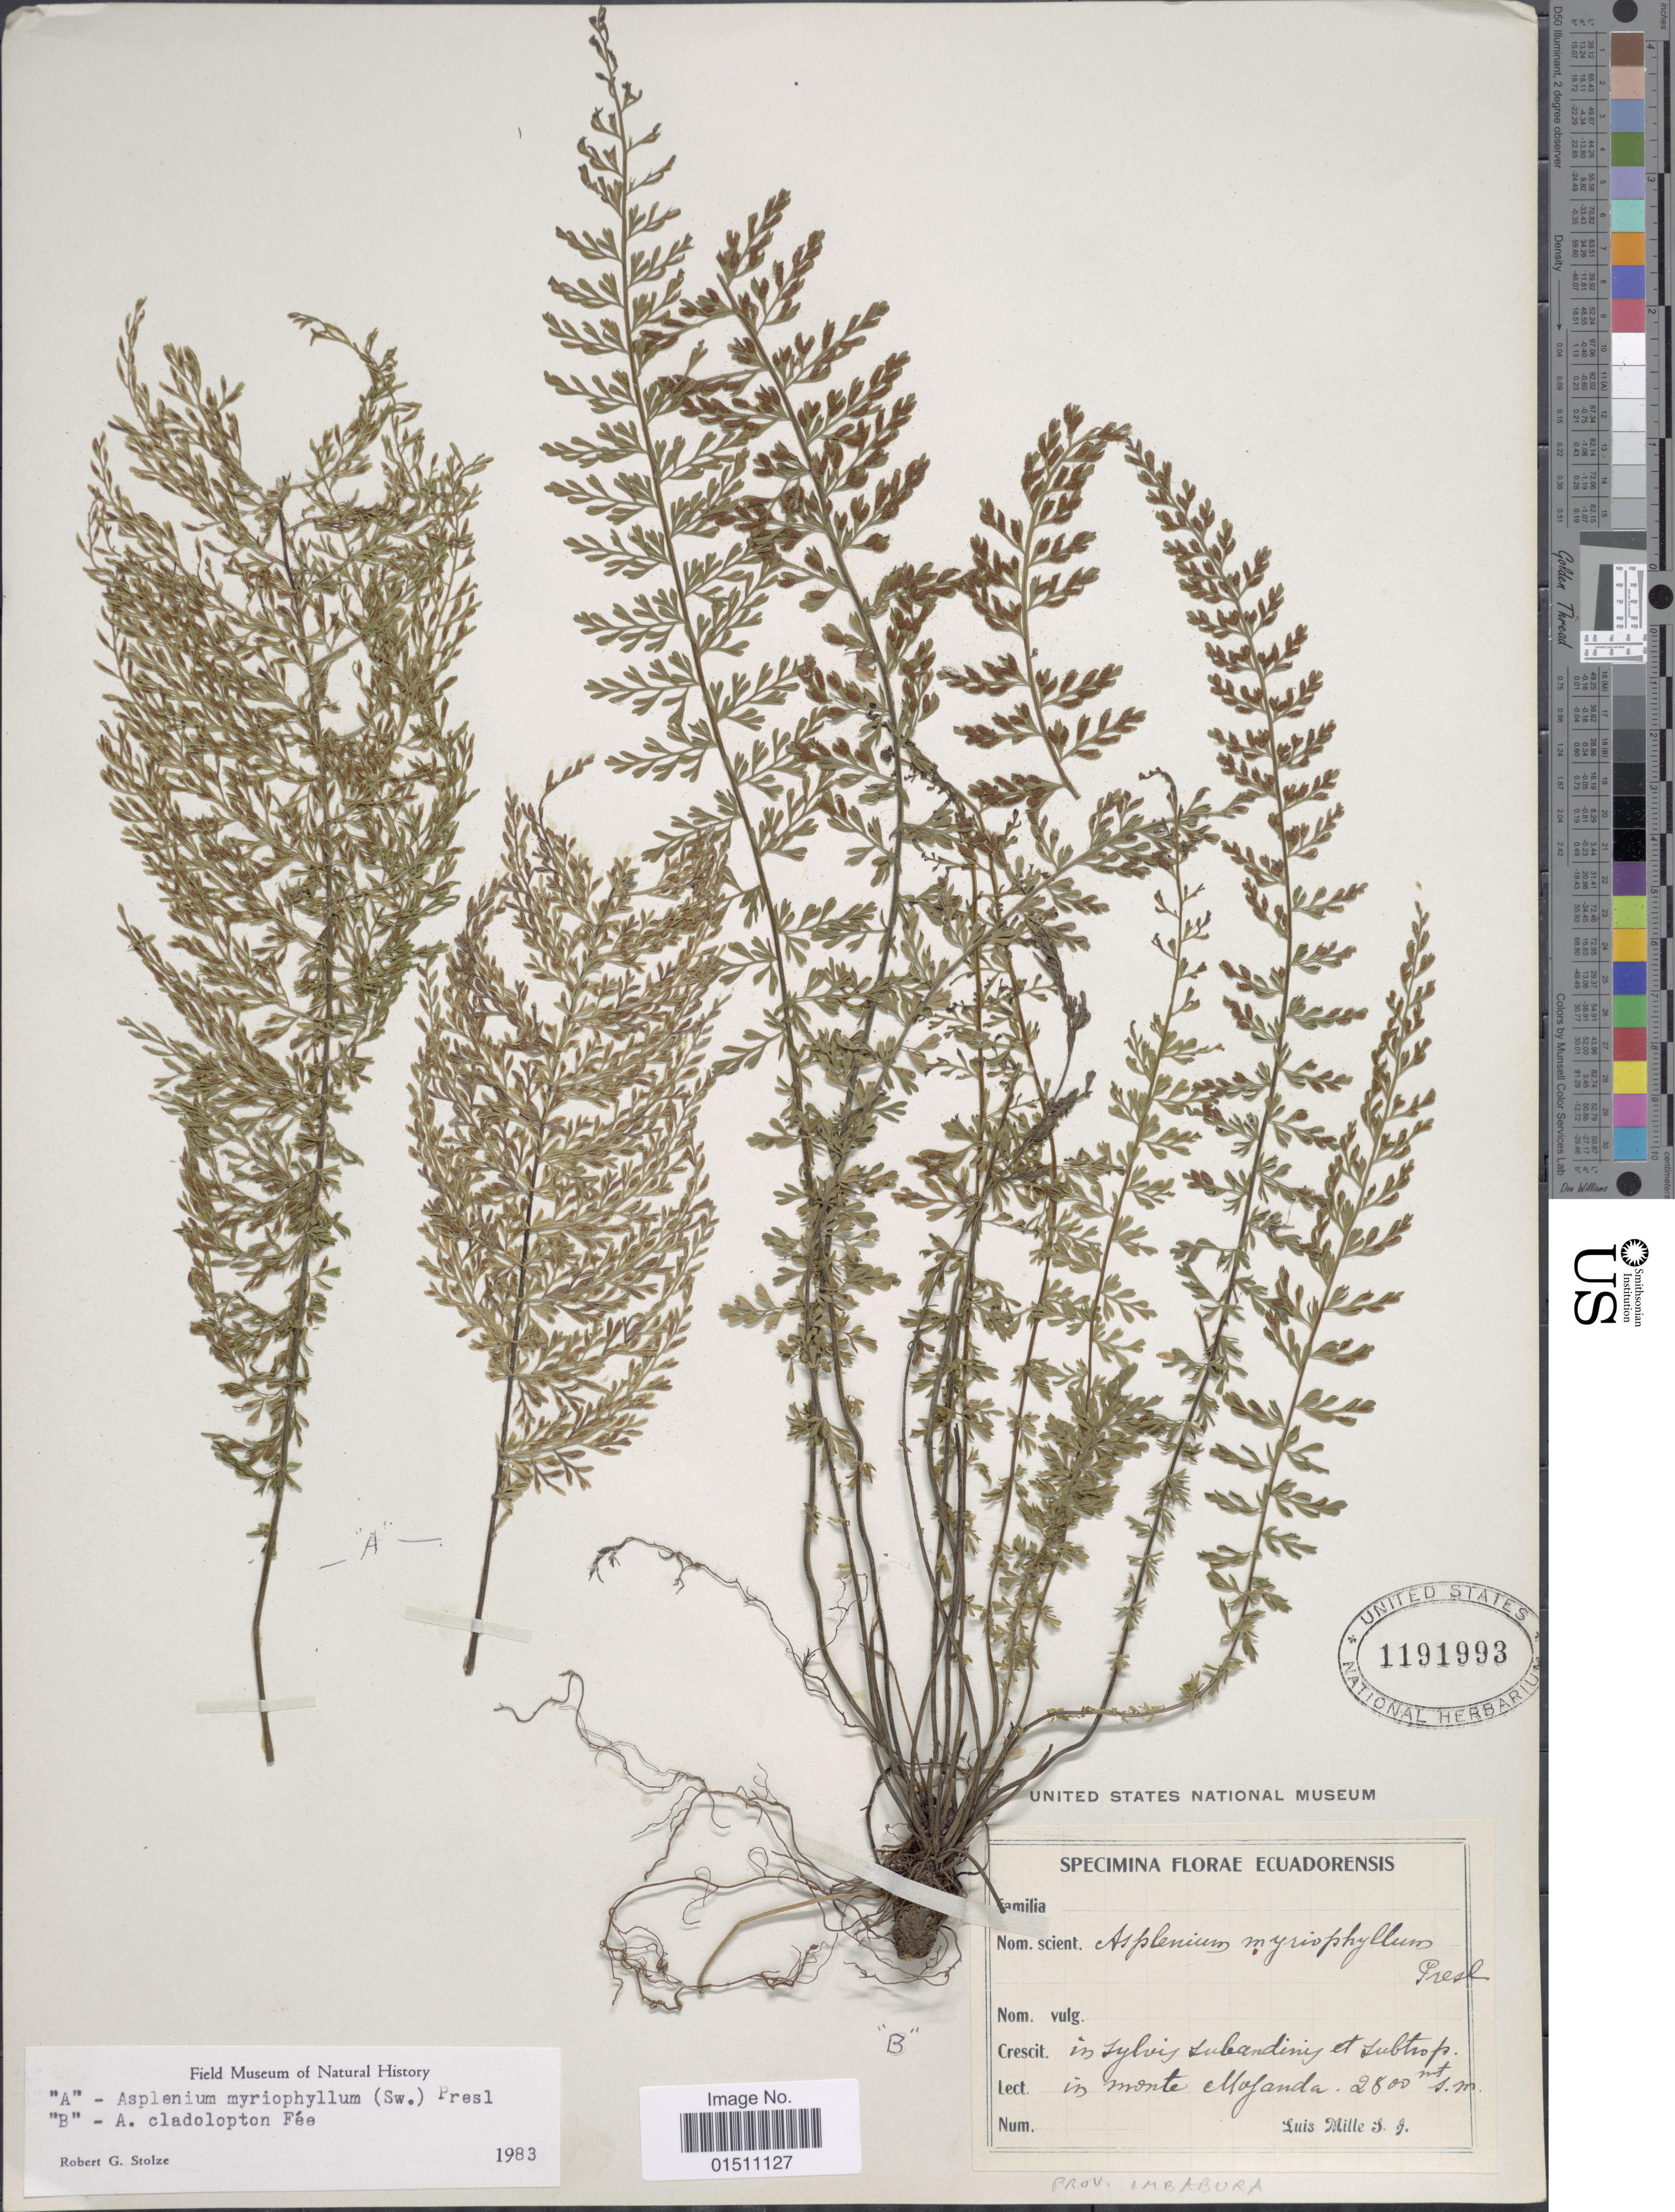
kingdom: Plantae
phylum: Tracheophyta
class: Polypodiopsida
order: Polypodiales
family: Aspleniaceae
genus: Asplenium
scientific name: Asplenium haenkeanum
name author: (C. Presl) Hieron.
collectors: L. Mille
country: Ecuador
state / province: Imbabura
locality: In sylvis Subandinis et Subtrop. In monte Mojanda.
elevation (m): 2800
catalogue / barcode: US 1191993